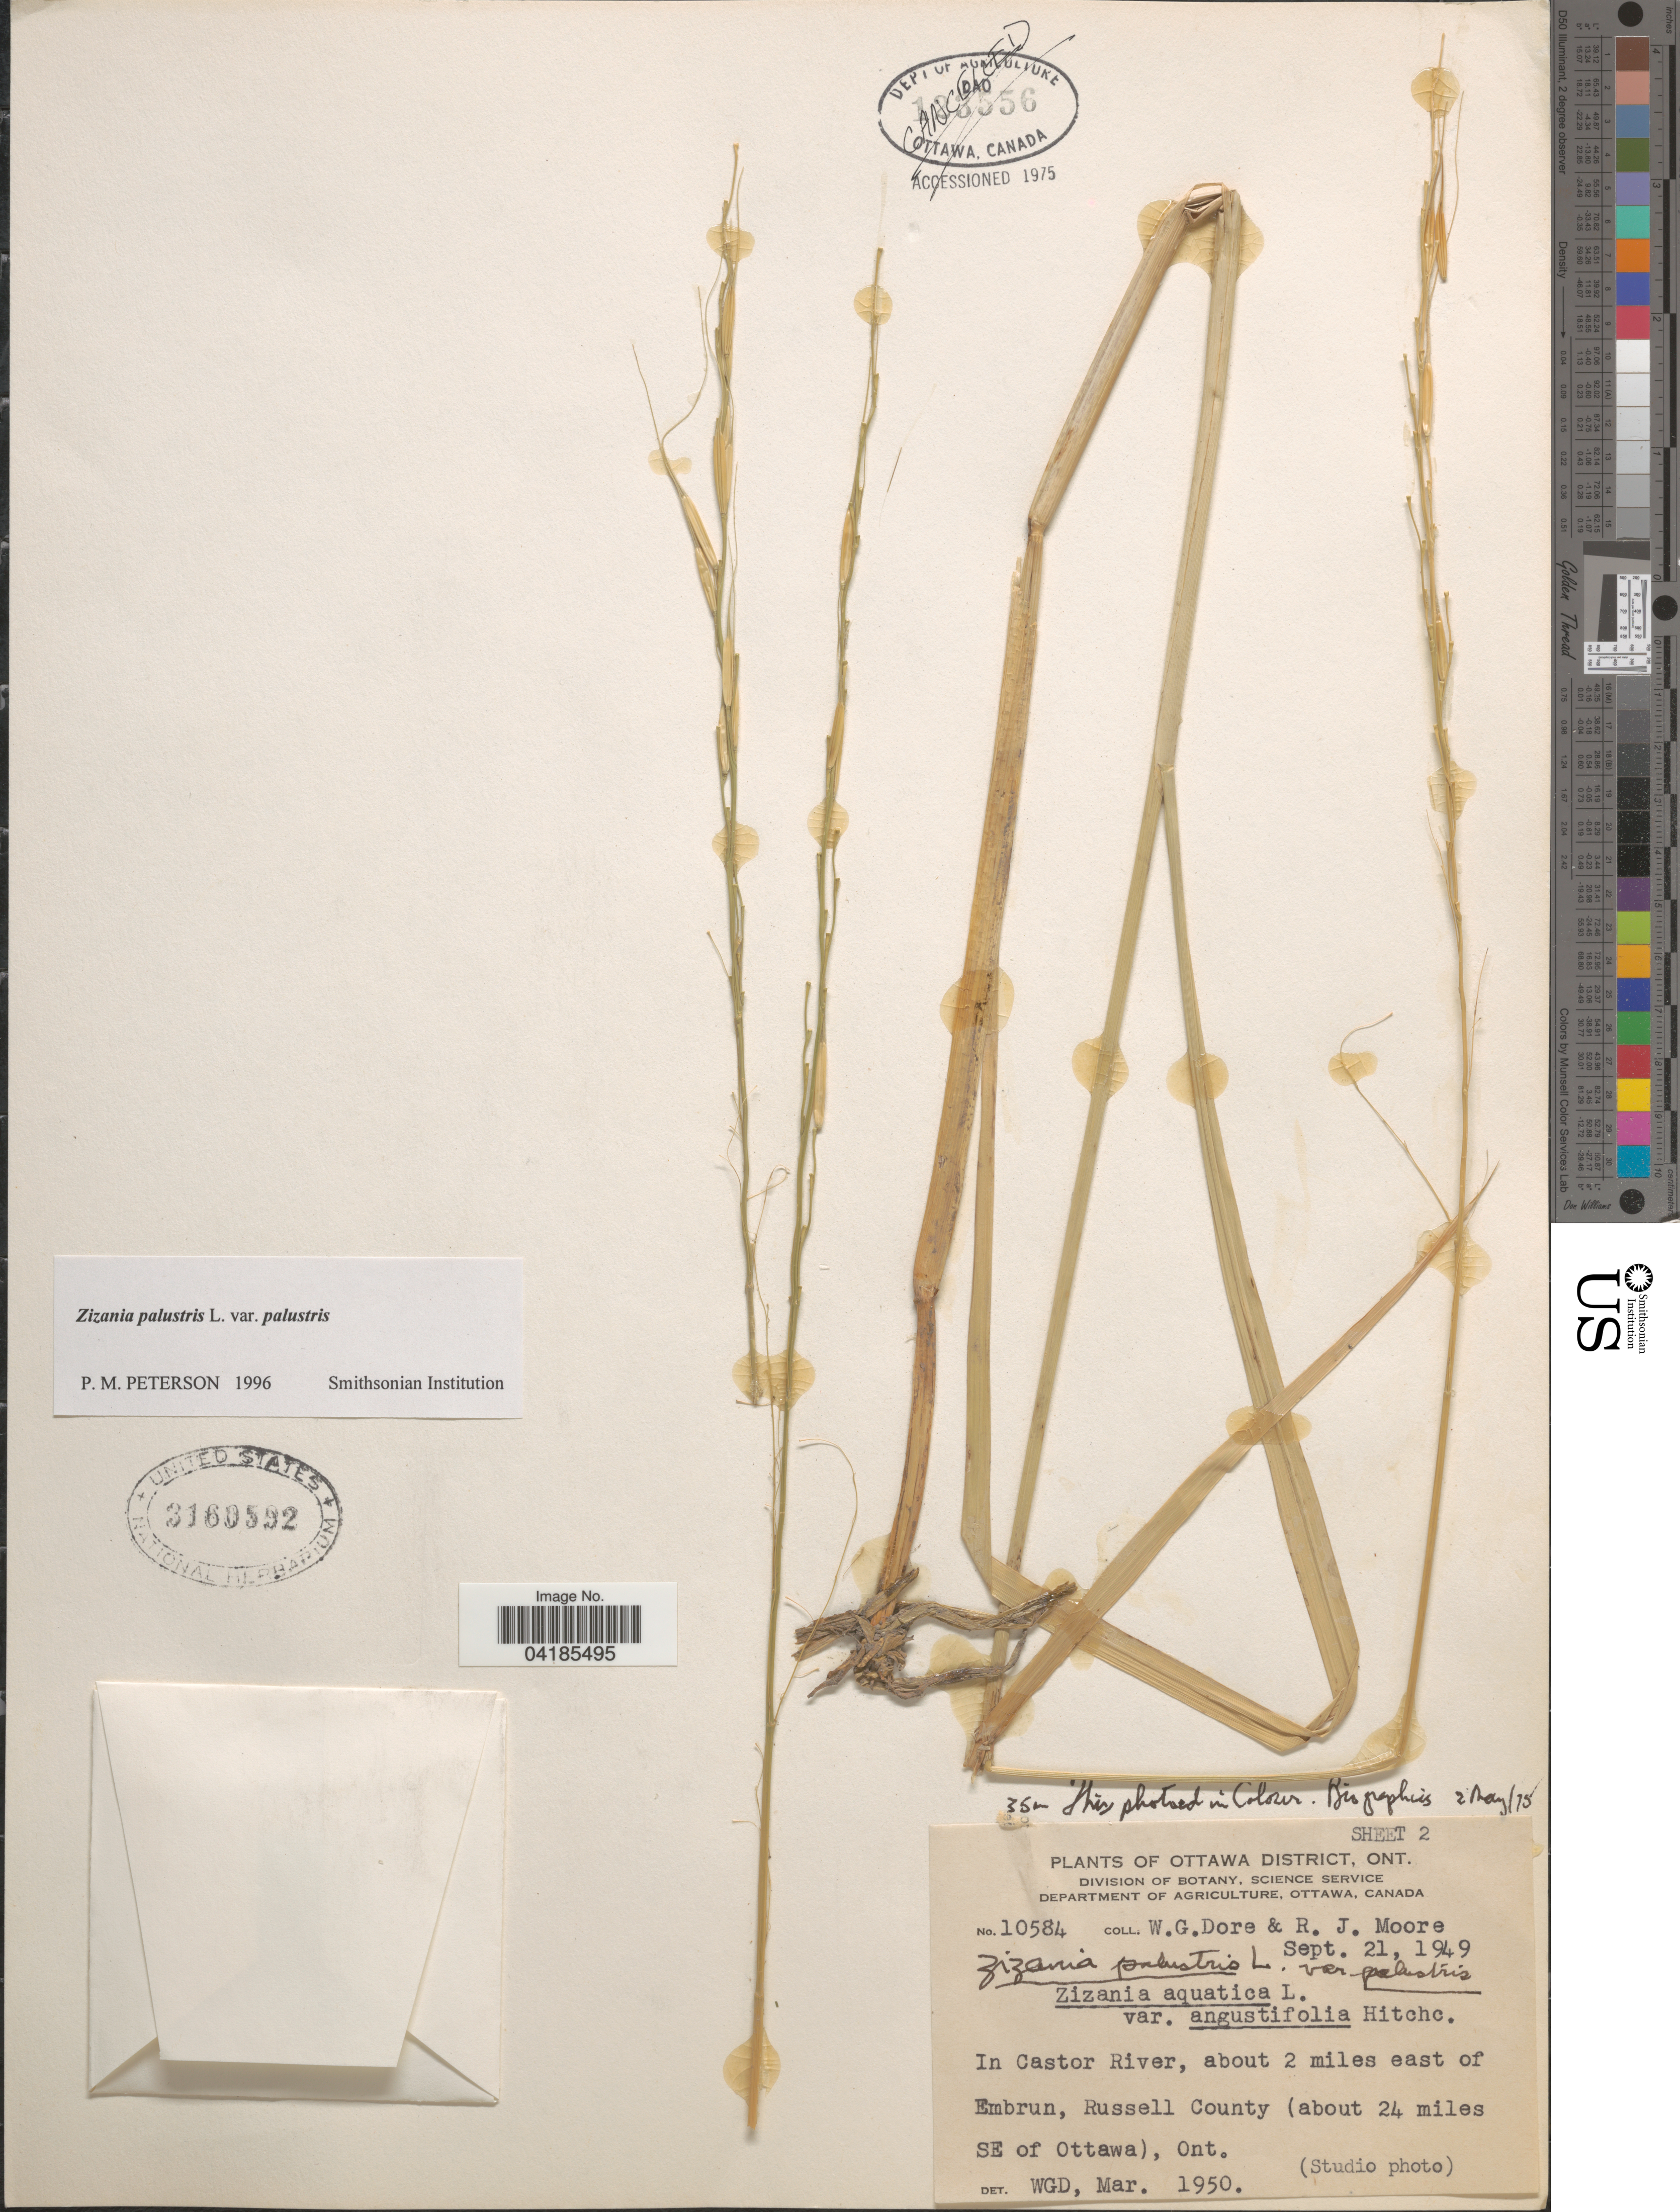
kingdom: Plantae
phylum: Tracheophyta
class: Liliopsida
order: Poales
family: Poaceae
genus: Zizania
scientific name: Zizania palustris var. palustris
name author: L.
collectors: W. Dore & R. J. Moore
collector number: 10584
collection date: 1949-09-21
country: Canada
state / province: Ontario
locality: In Castor River, about 2 miles east of Embrun, Russell County (about 24 miles SE of Ottawa).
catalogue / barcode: US 3160592